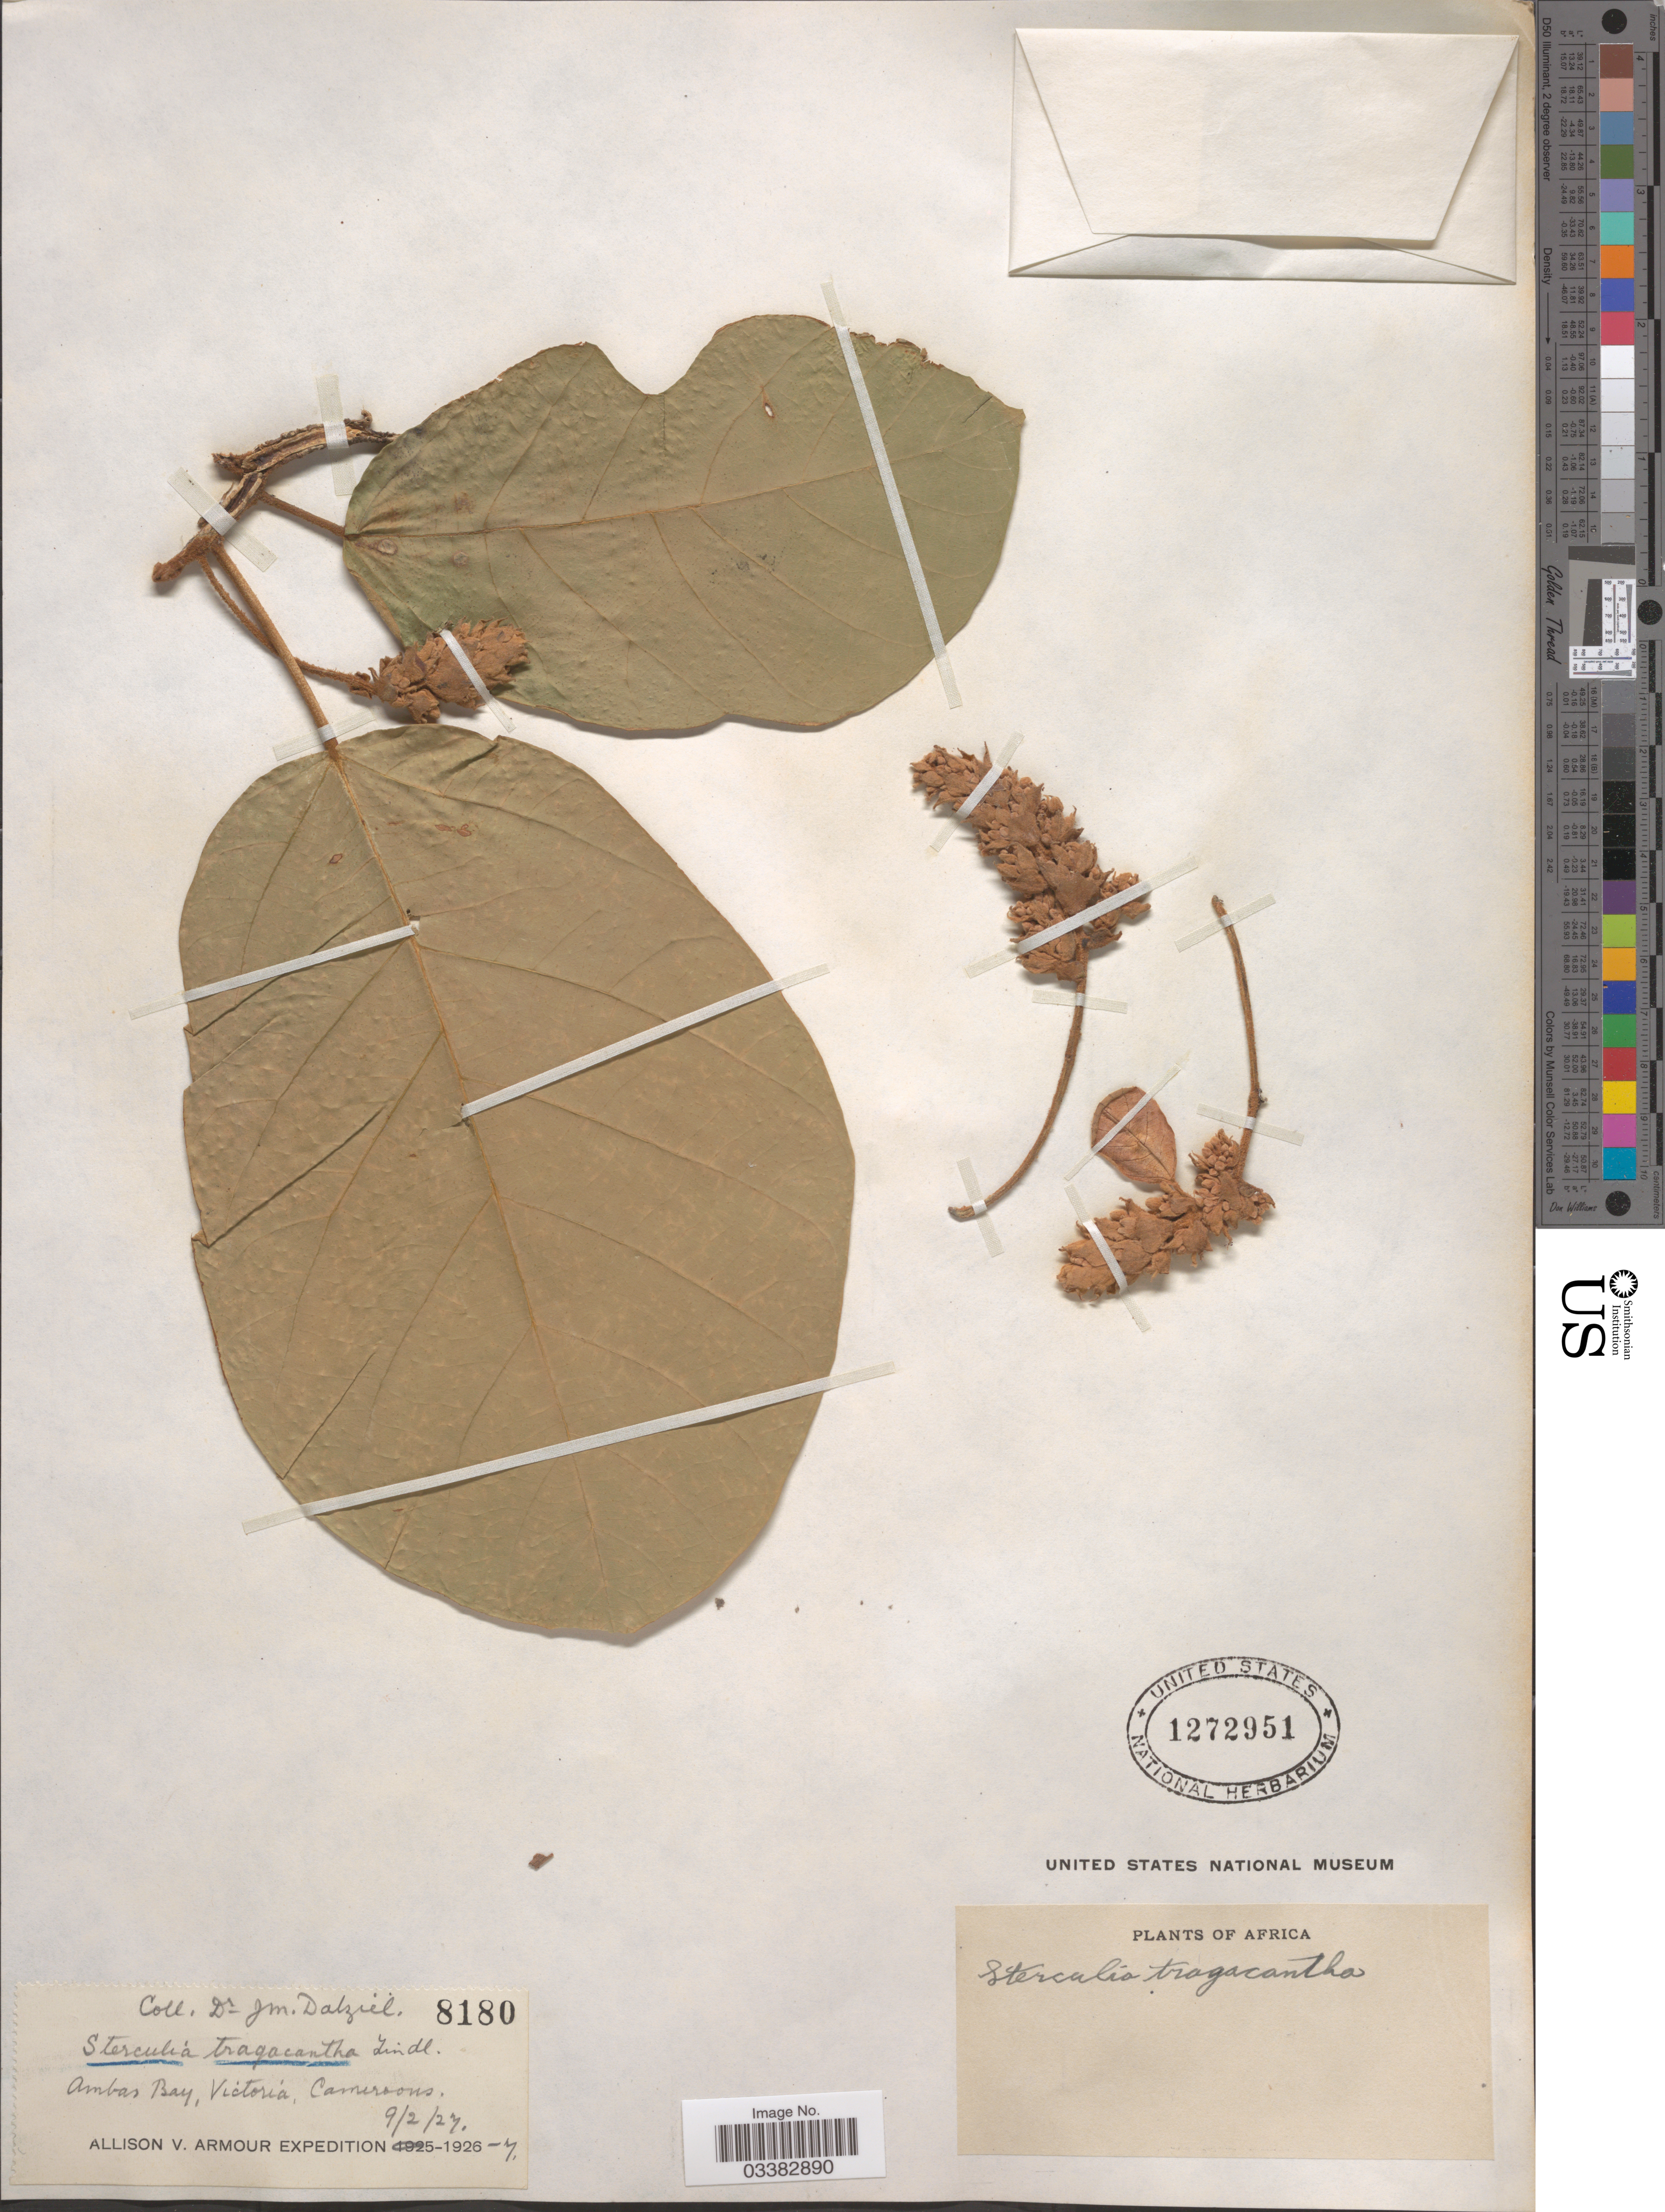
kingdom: Plantae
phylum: Tracheophyta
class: Magnoliopsida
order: Malvales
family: Malvaceae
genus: Sterculia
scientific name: Sterculia tragacantha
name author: Lindl.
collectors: J. Dalziel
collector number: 8180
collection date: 1927-02-09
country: Cameroon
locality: Ambas Bay, Victoria.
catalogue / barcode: US 1272951